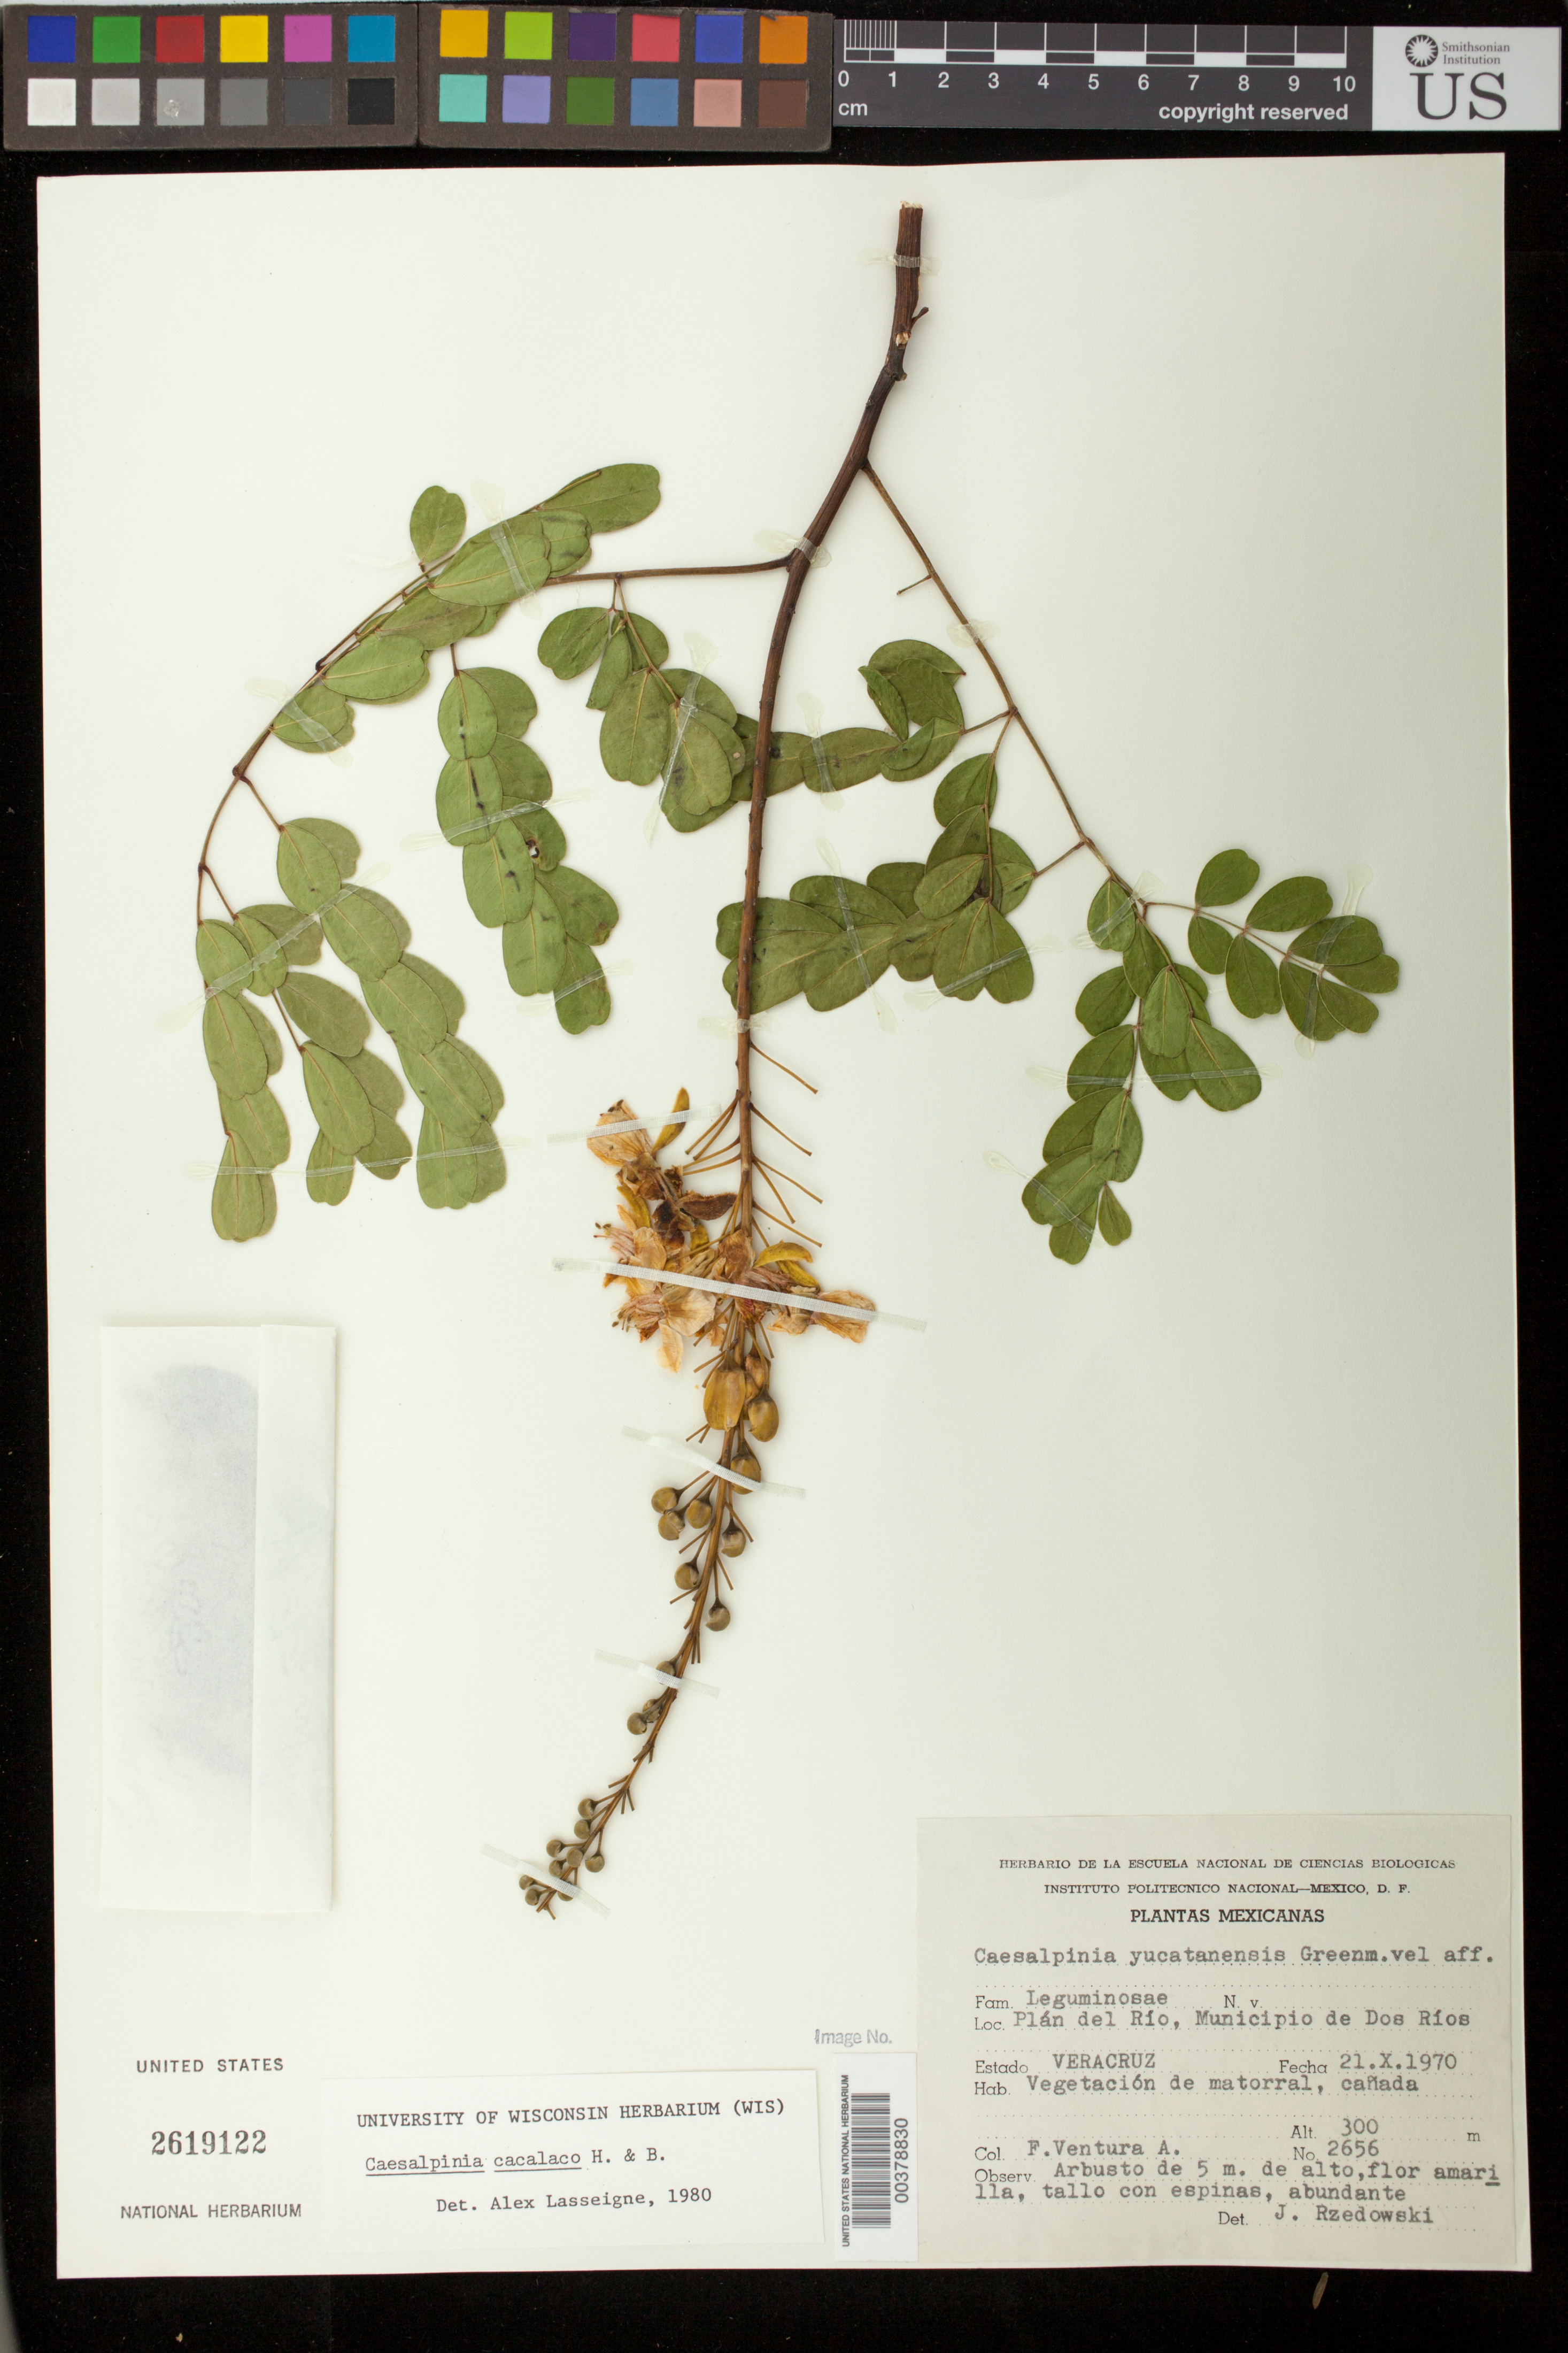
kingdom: Plantae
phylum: Tracheophyta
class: Magnoliopsida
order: Fabales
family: Fabaceae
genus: Tara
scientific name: Tara cacalaco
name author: (Bonpl.) Molinari & Sánchez Och.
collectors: F. Ventura A.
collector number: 2656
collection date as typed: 21 Oct 1970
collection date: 1970-10-21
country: Mexico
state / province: Veracruz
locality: Plan del Rio, Municipio de Dos Rios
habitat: Vegetacion de matorral, canada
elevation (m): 300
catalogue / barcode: US 2619122